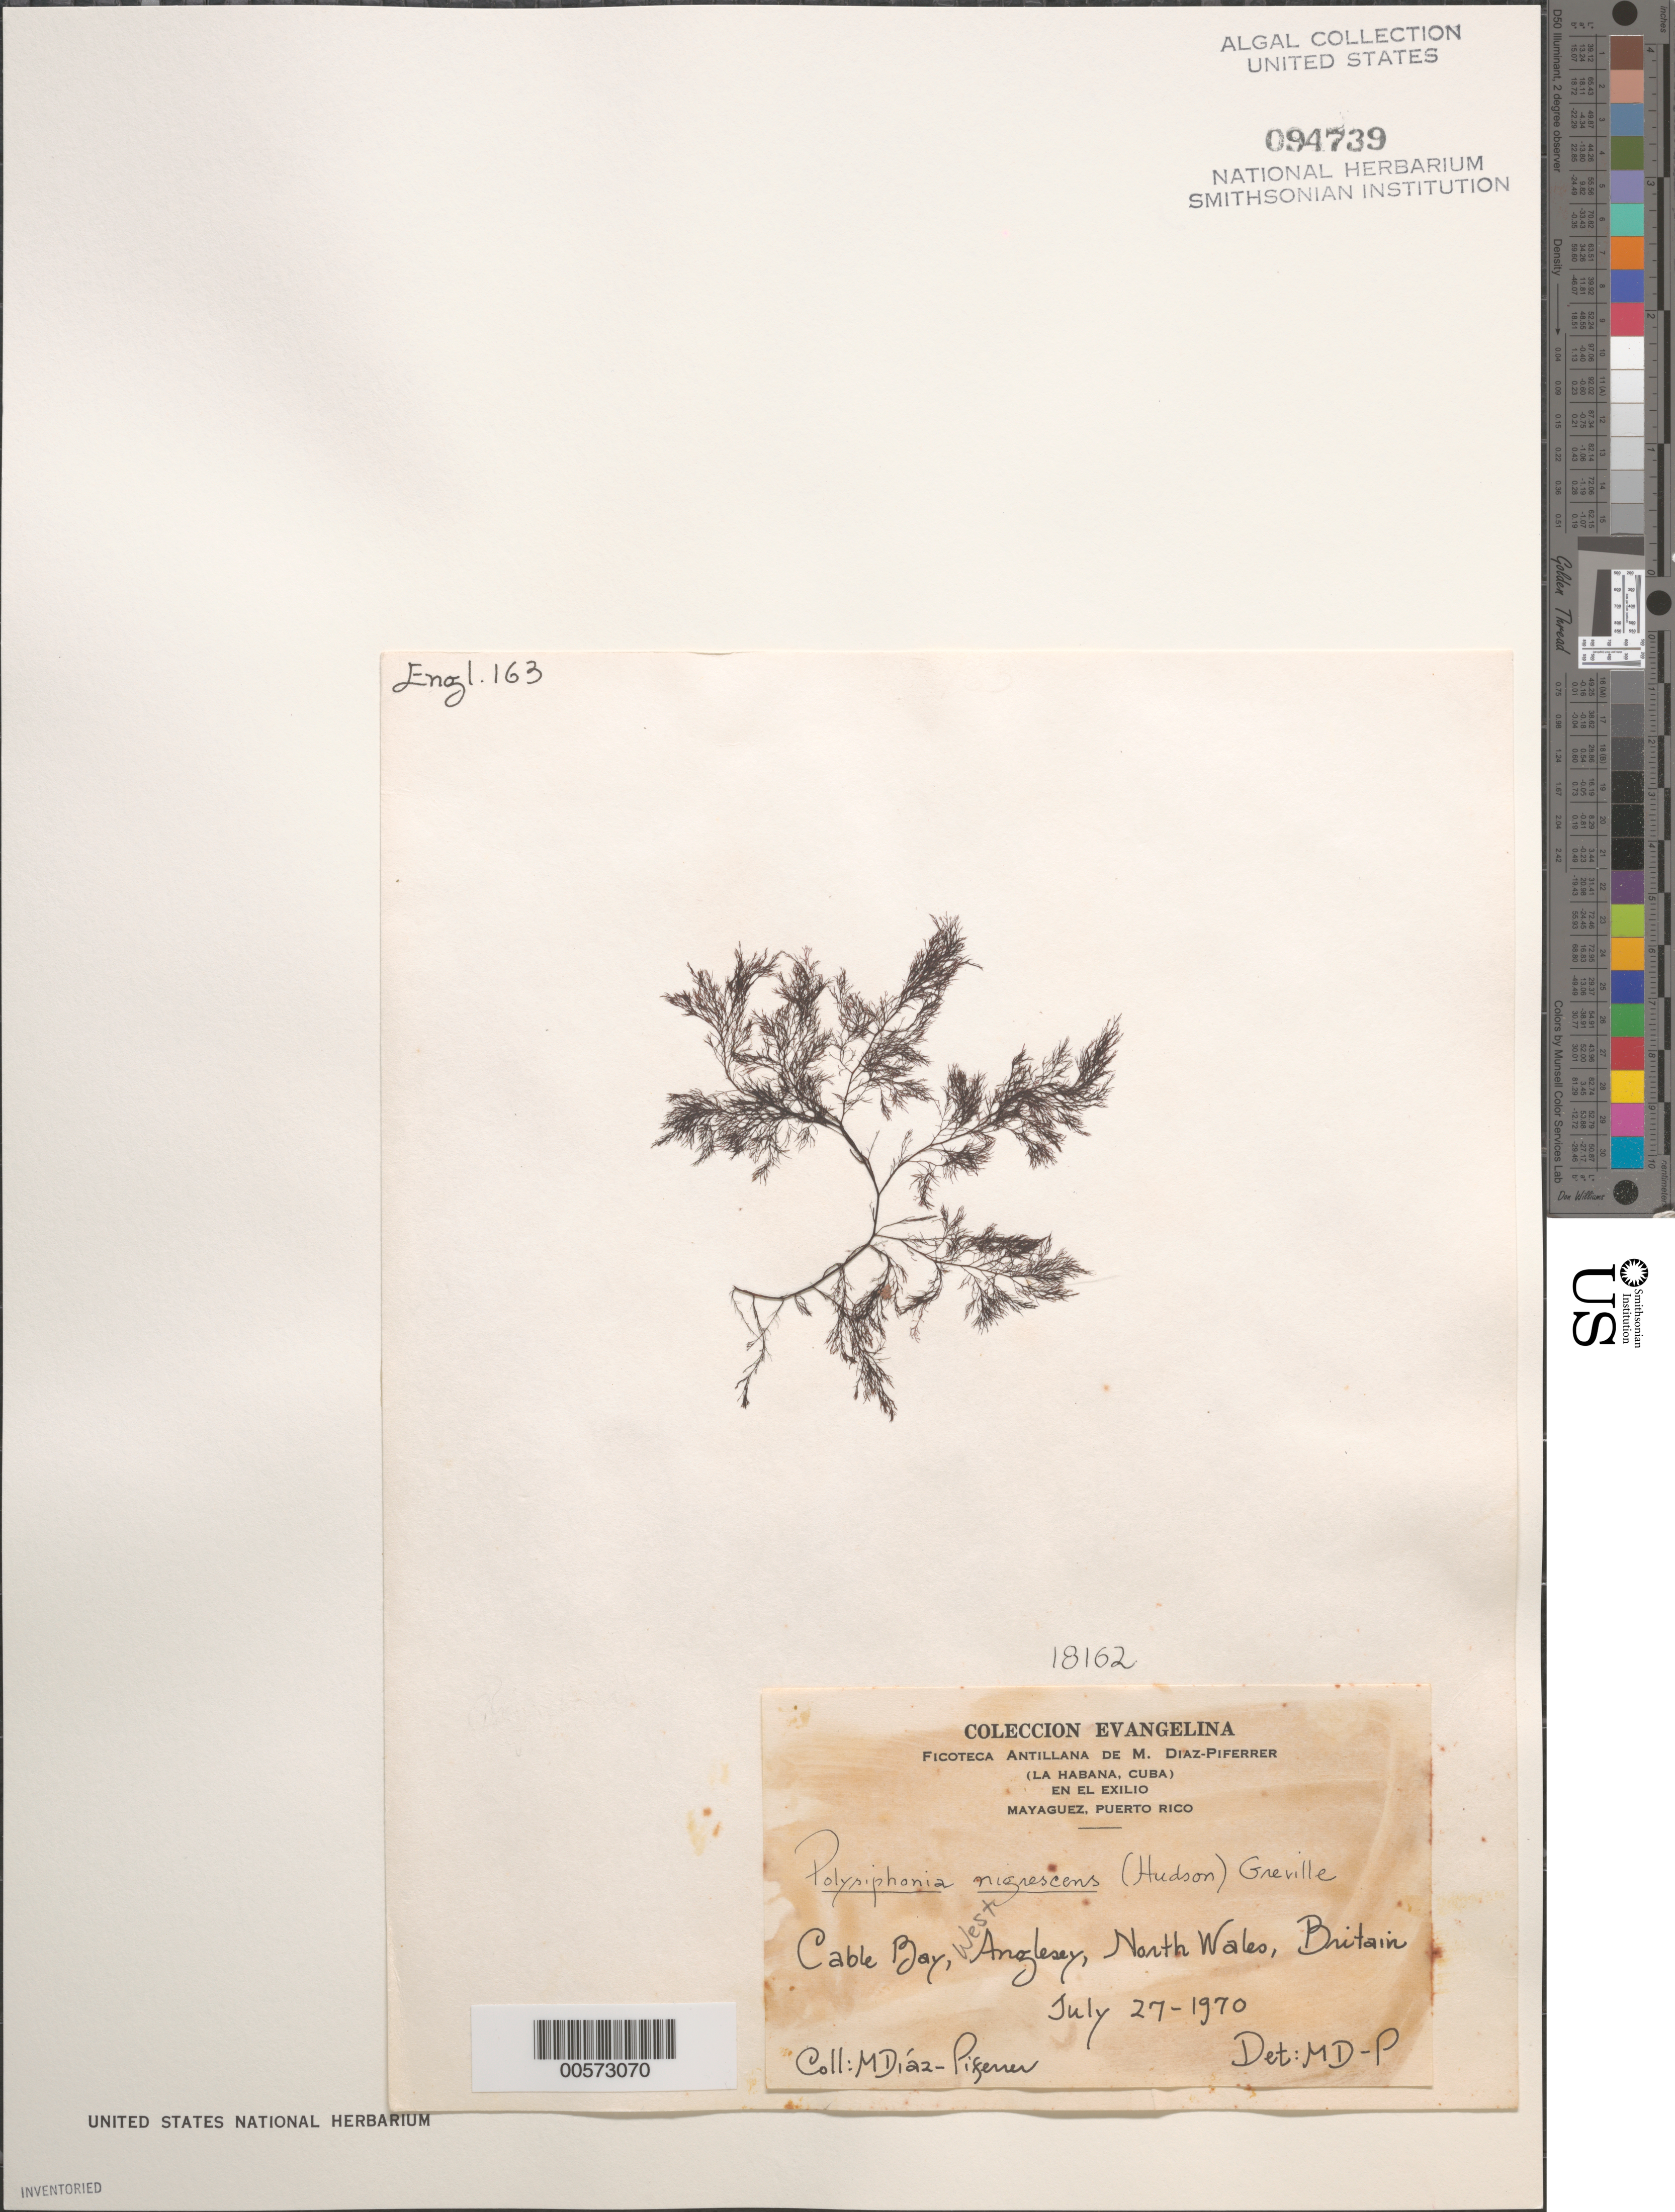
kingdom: Plantae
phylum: Rhodophyta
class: Florideophyceae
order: Ceramiales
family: Rhodomelaceae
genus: Vertebrata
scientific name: Vertebrata fucoides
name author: (Hudson) Kuntze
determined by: Algae name updating Project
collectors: M. Diaz-Piferrer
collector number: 18162 & ENGL. 163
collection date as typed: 27 Jul 1970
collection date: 1970-07-27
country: United Kingdom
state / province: Wales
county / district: Gwynedd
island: Anglesey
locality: Cable Bay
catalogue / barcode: US 94739